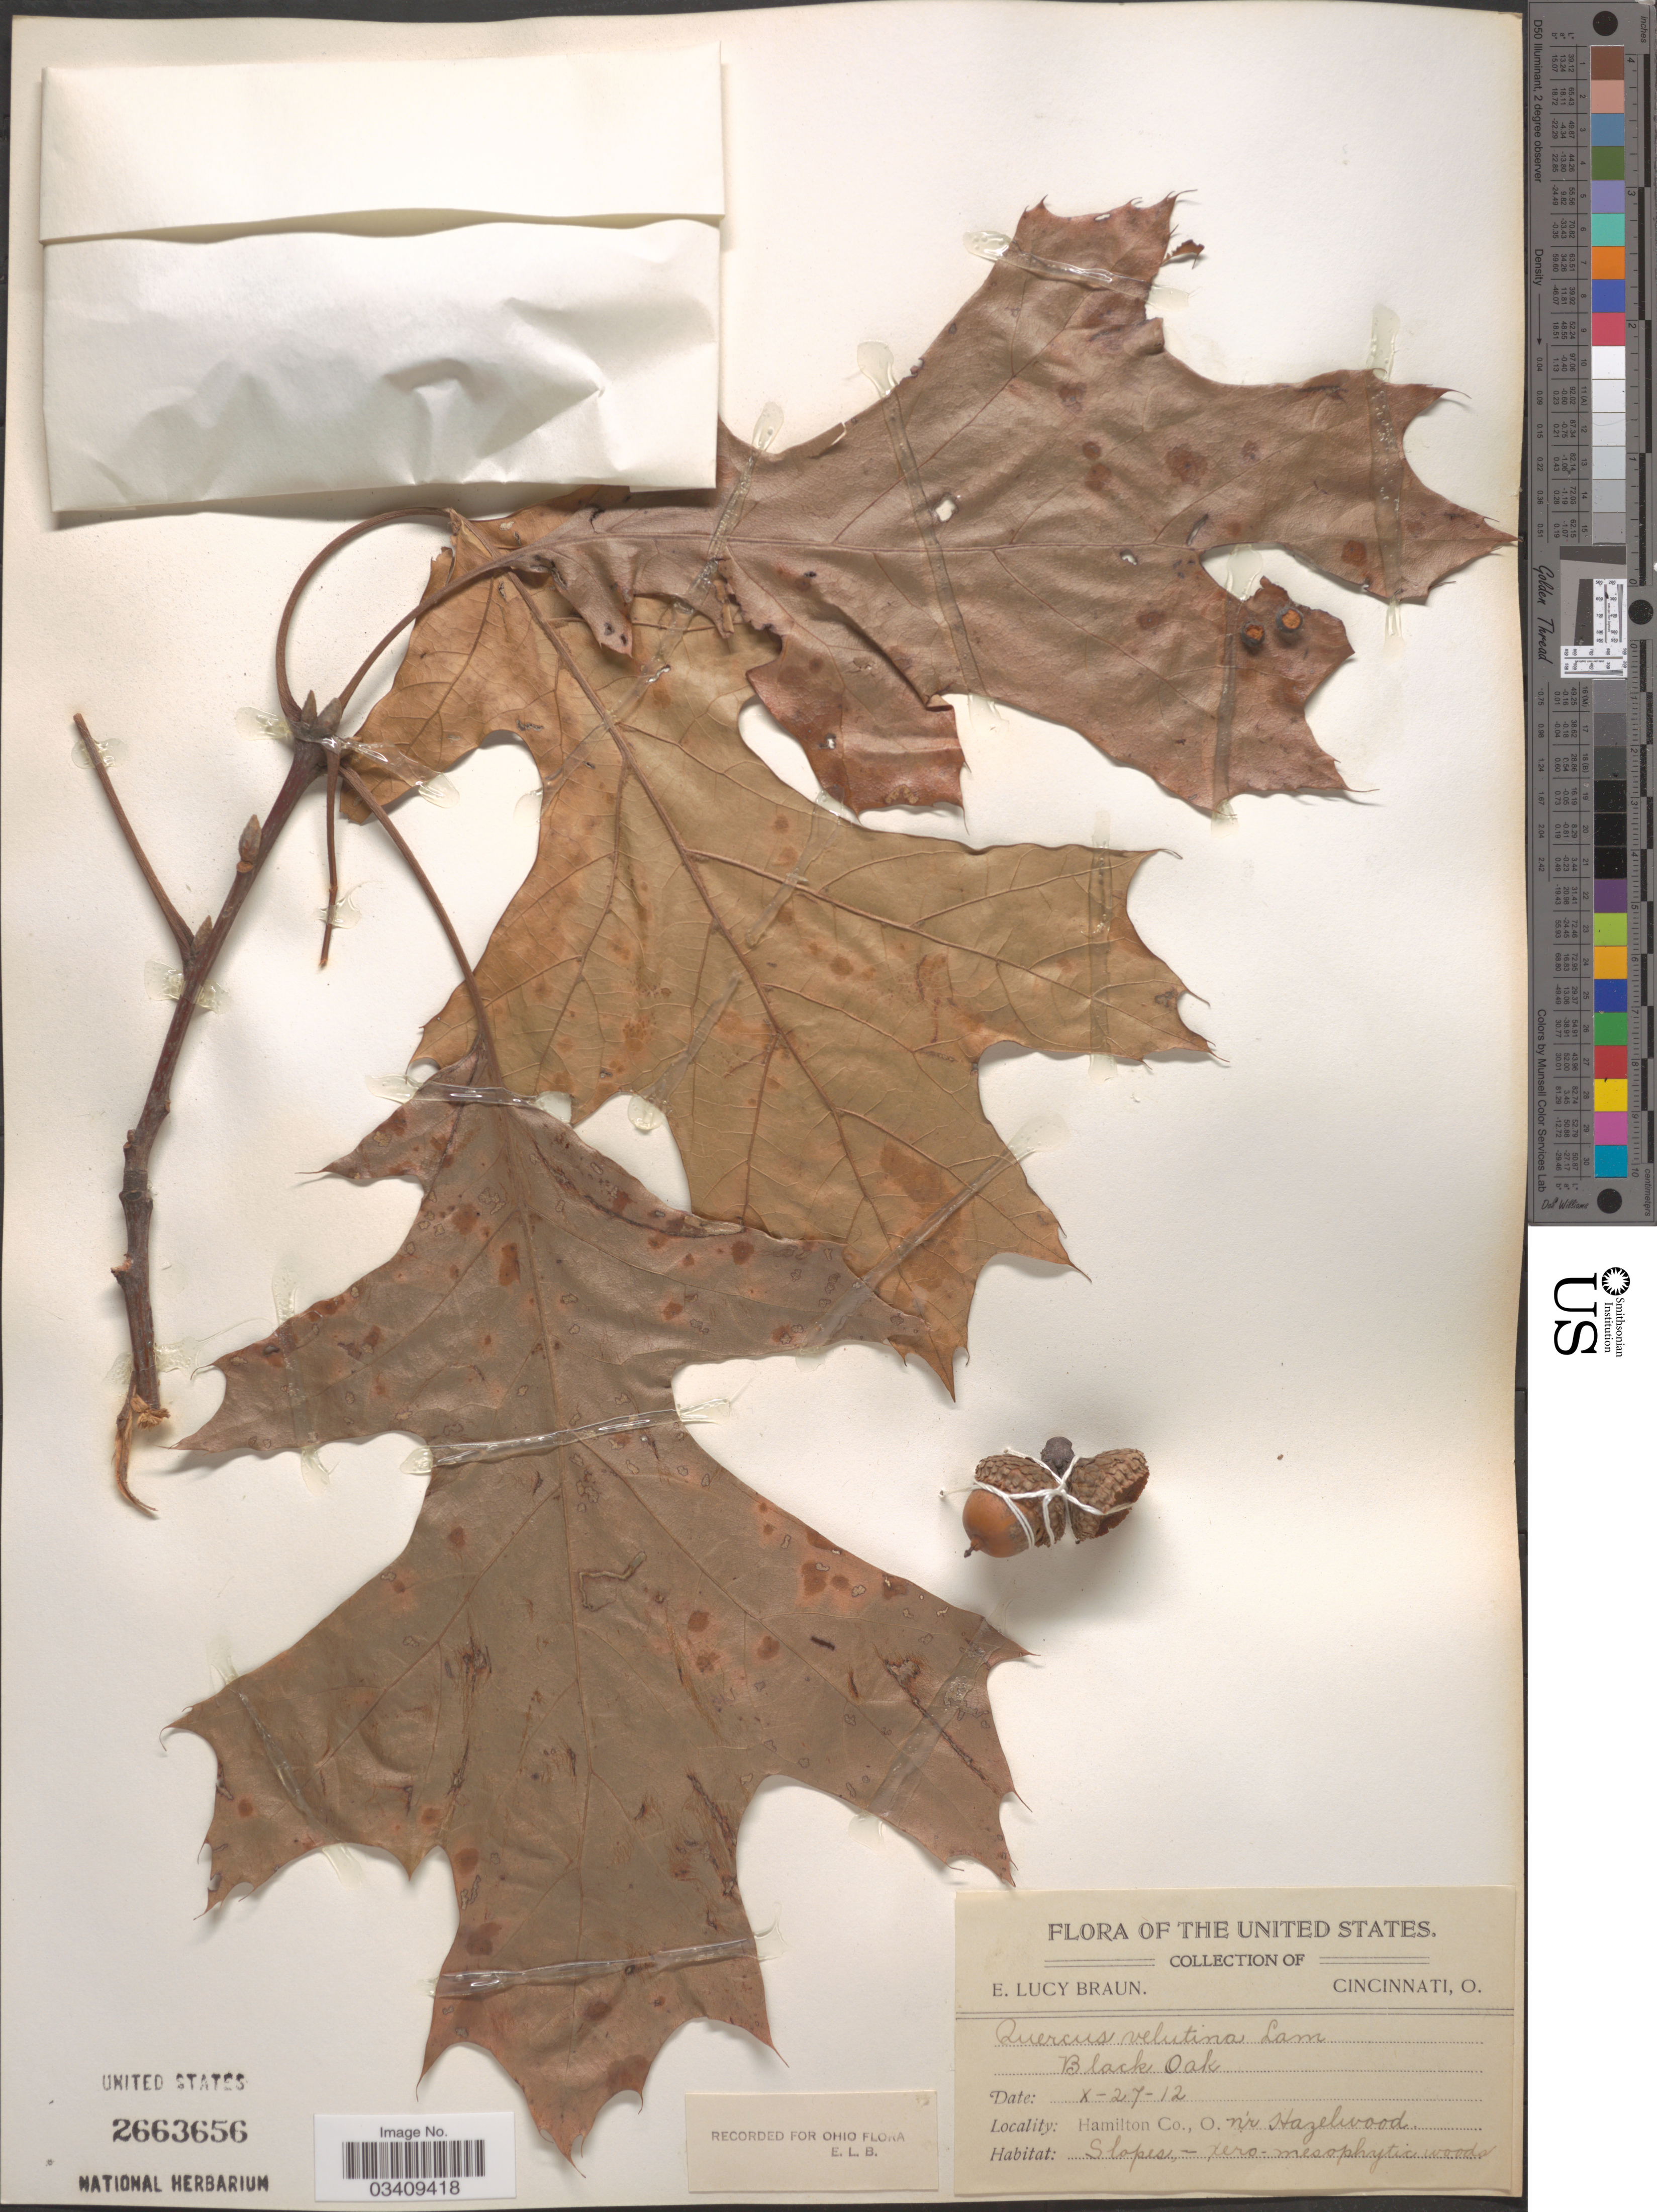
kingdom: Plantae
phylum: Tracheophyta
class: Magnoliopsida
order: Fagales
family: Fagaceae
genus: Quercus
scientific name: Quercus velutina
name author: Lam.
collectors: E. L. Braun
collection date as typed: Transcribed d/m/y: 27/10/12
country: United States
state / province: Ohio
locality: Hamilton Co., nr Hazelwood.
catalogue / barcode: US 2663656